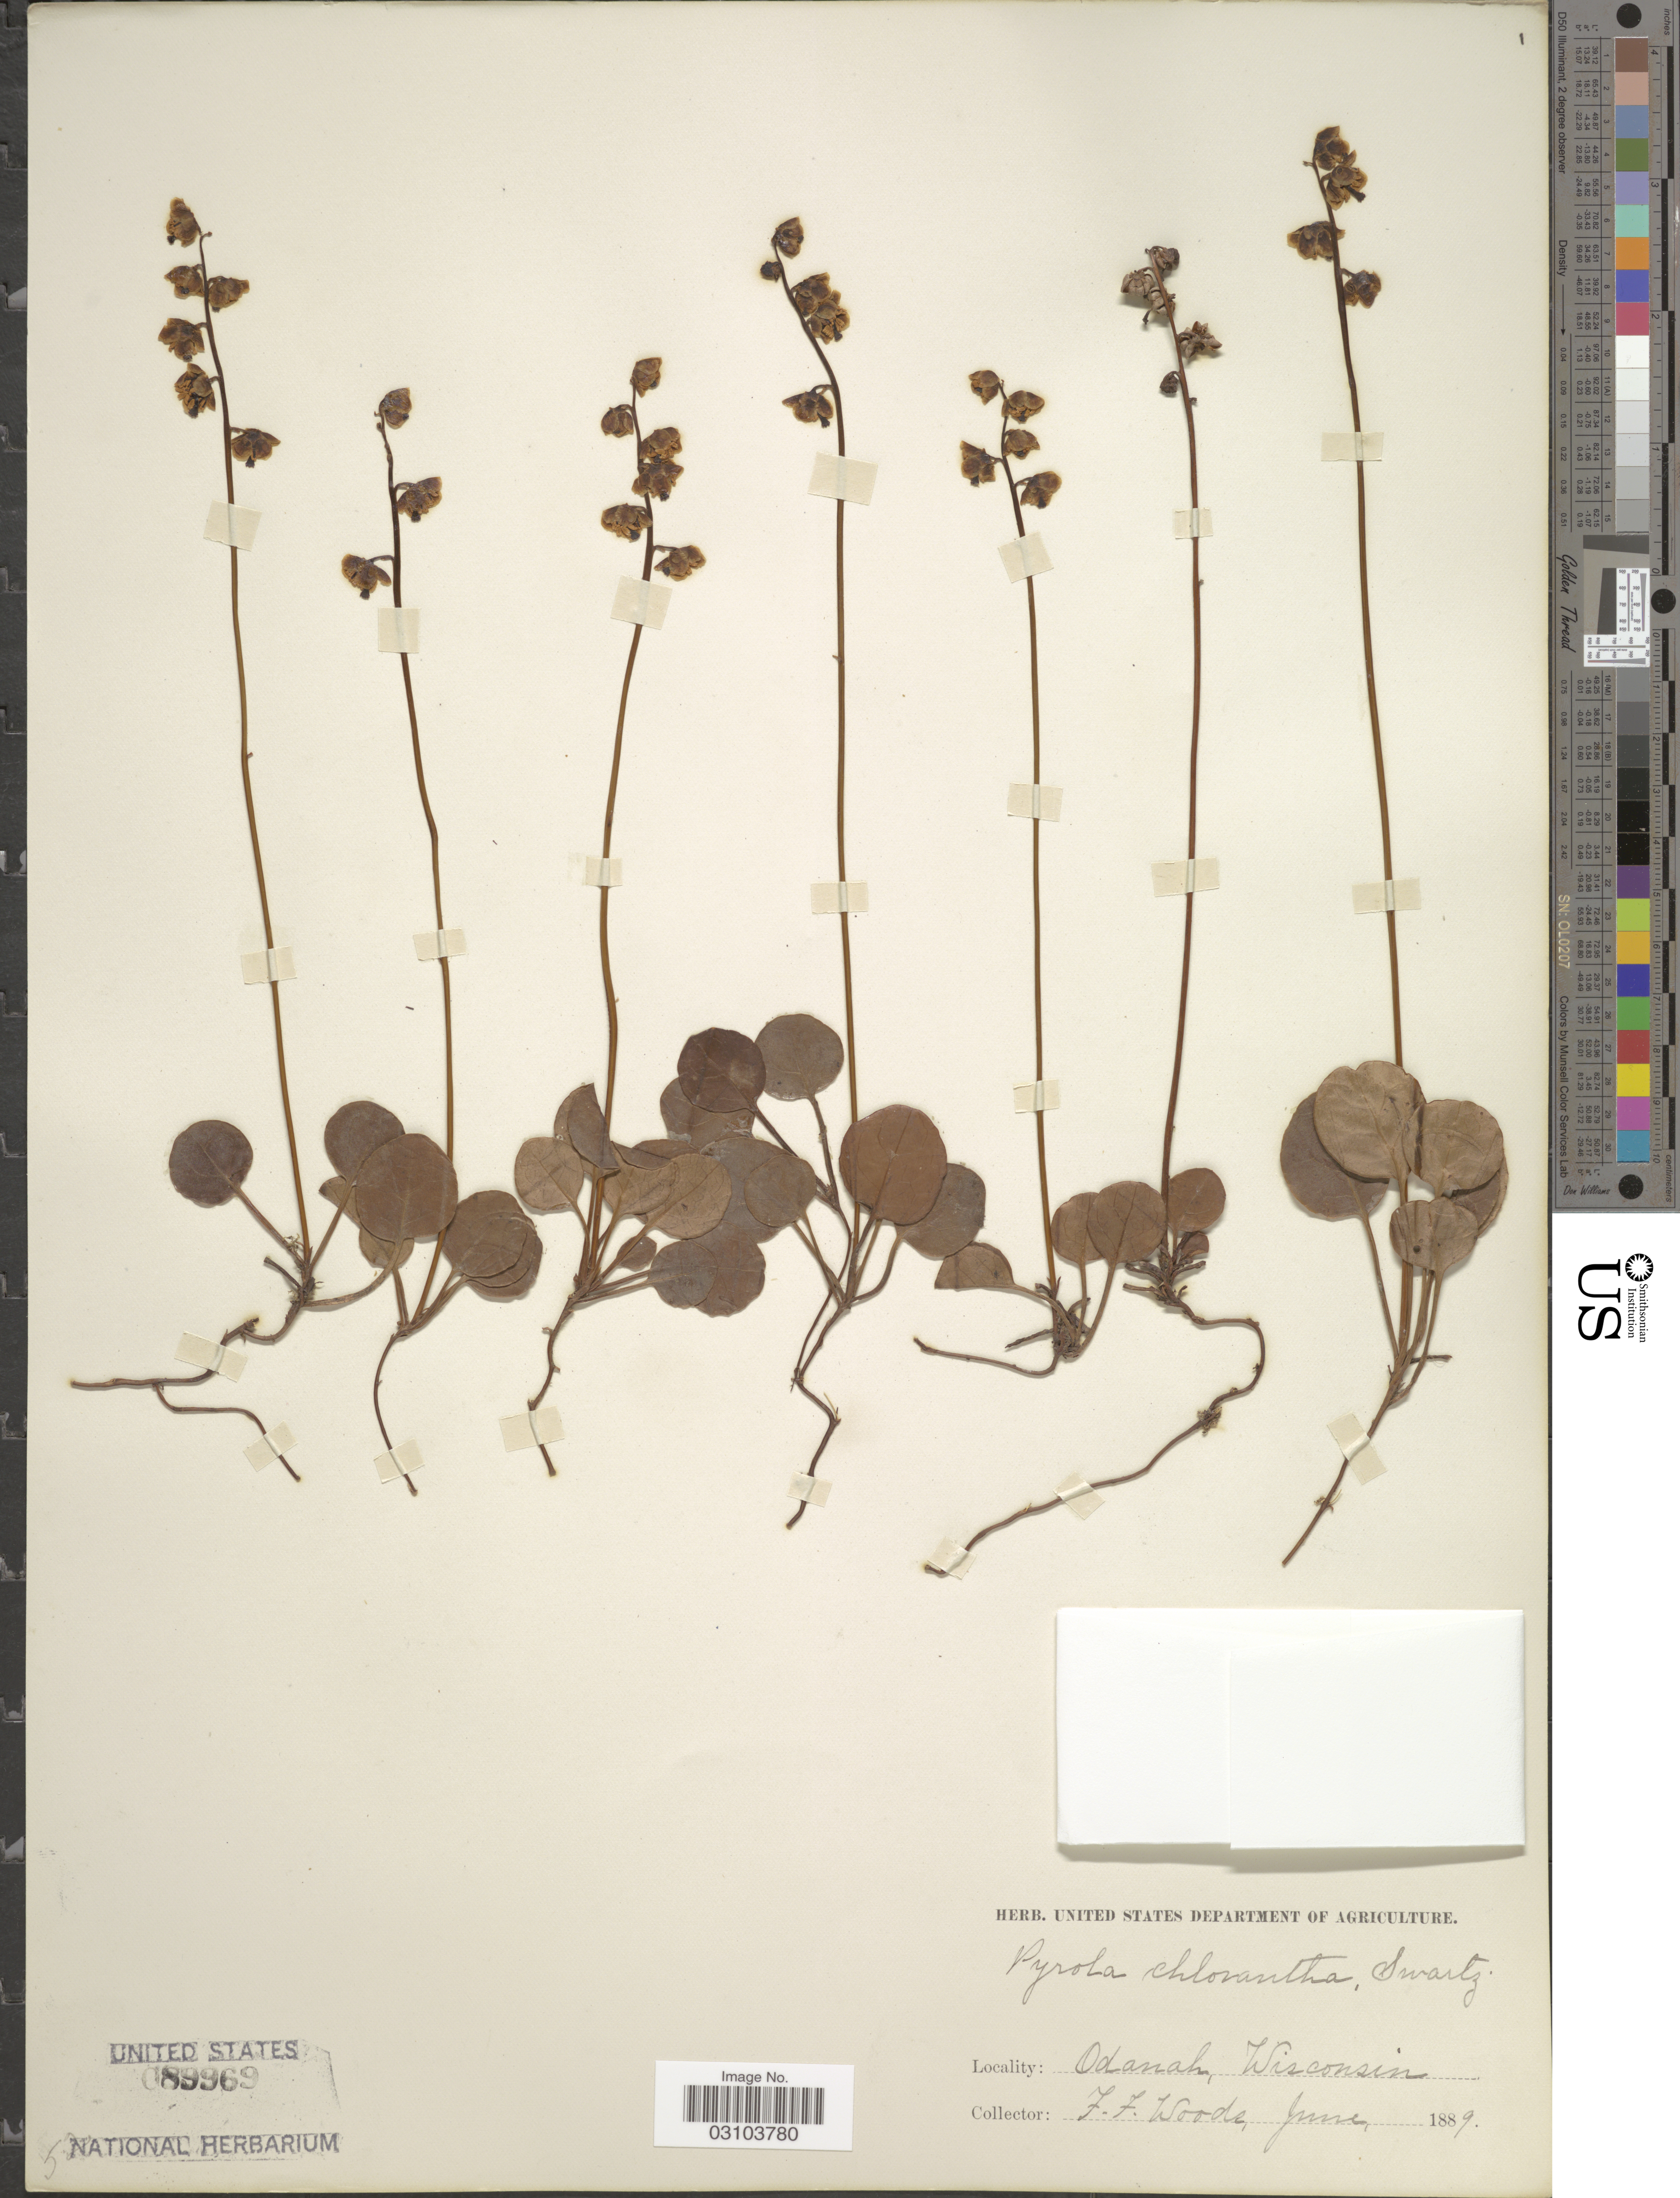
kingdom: Plantae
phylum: Tracheophyta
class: Magnoliopsida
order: Ericales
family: Ericaceae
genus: Pyrola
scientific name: Pyrola chlorantha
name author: Schweigg.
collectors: F. Woods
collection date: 1889-06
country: United States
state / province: Wisconsin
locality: Odanah.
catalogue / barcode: US 89969